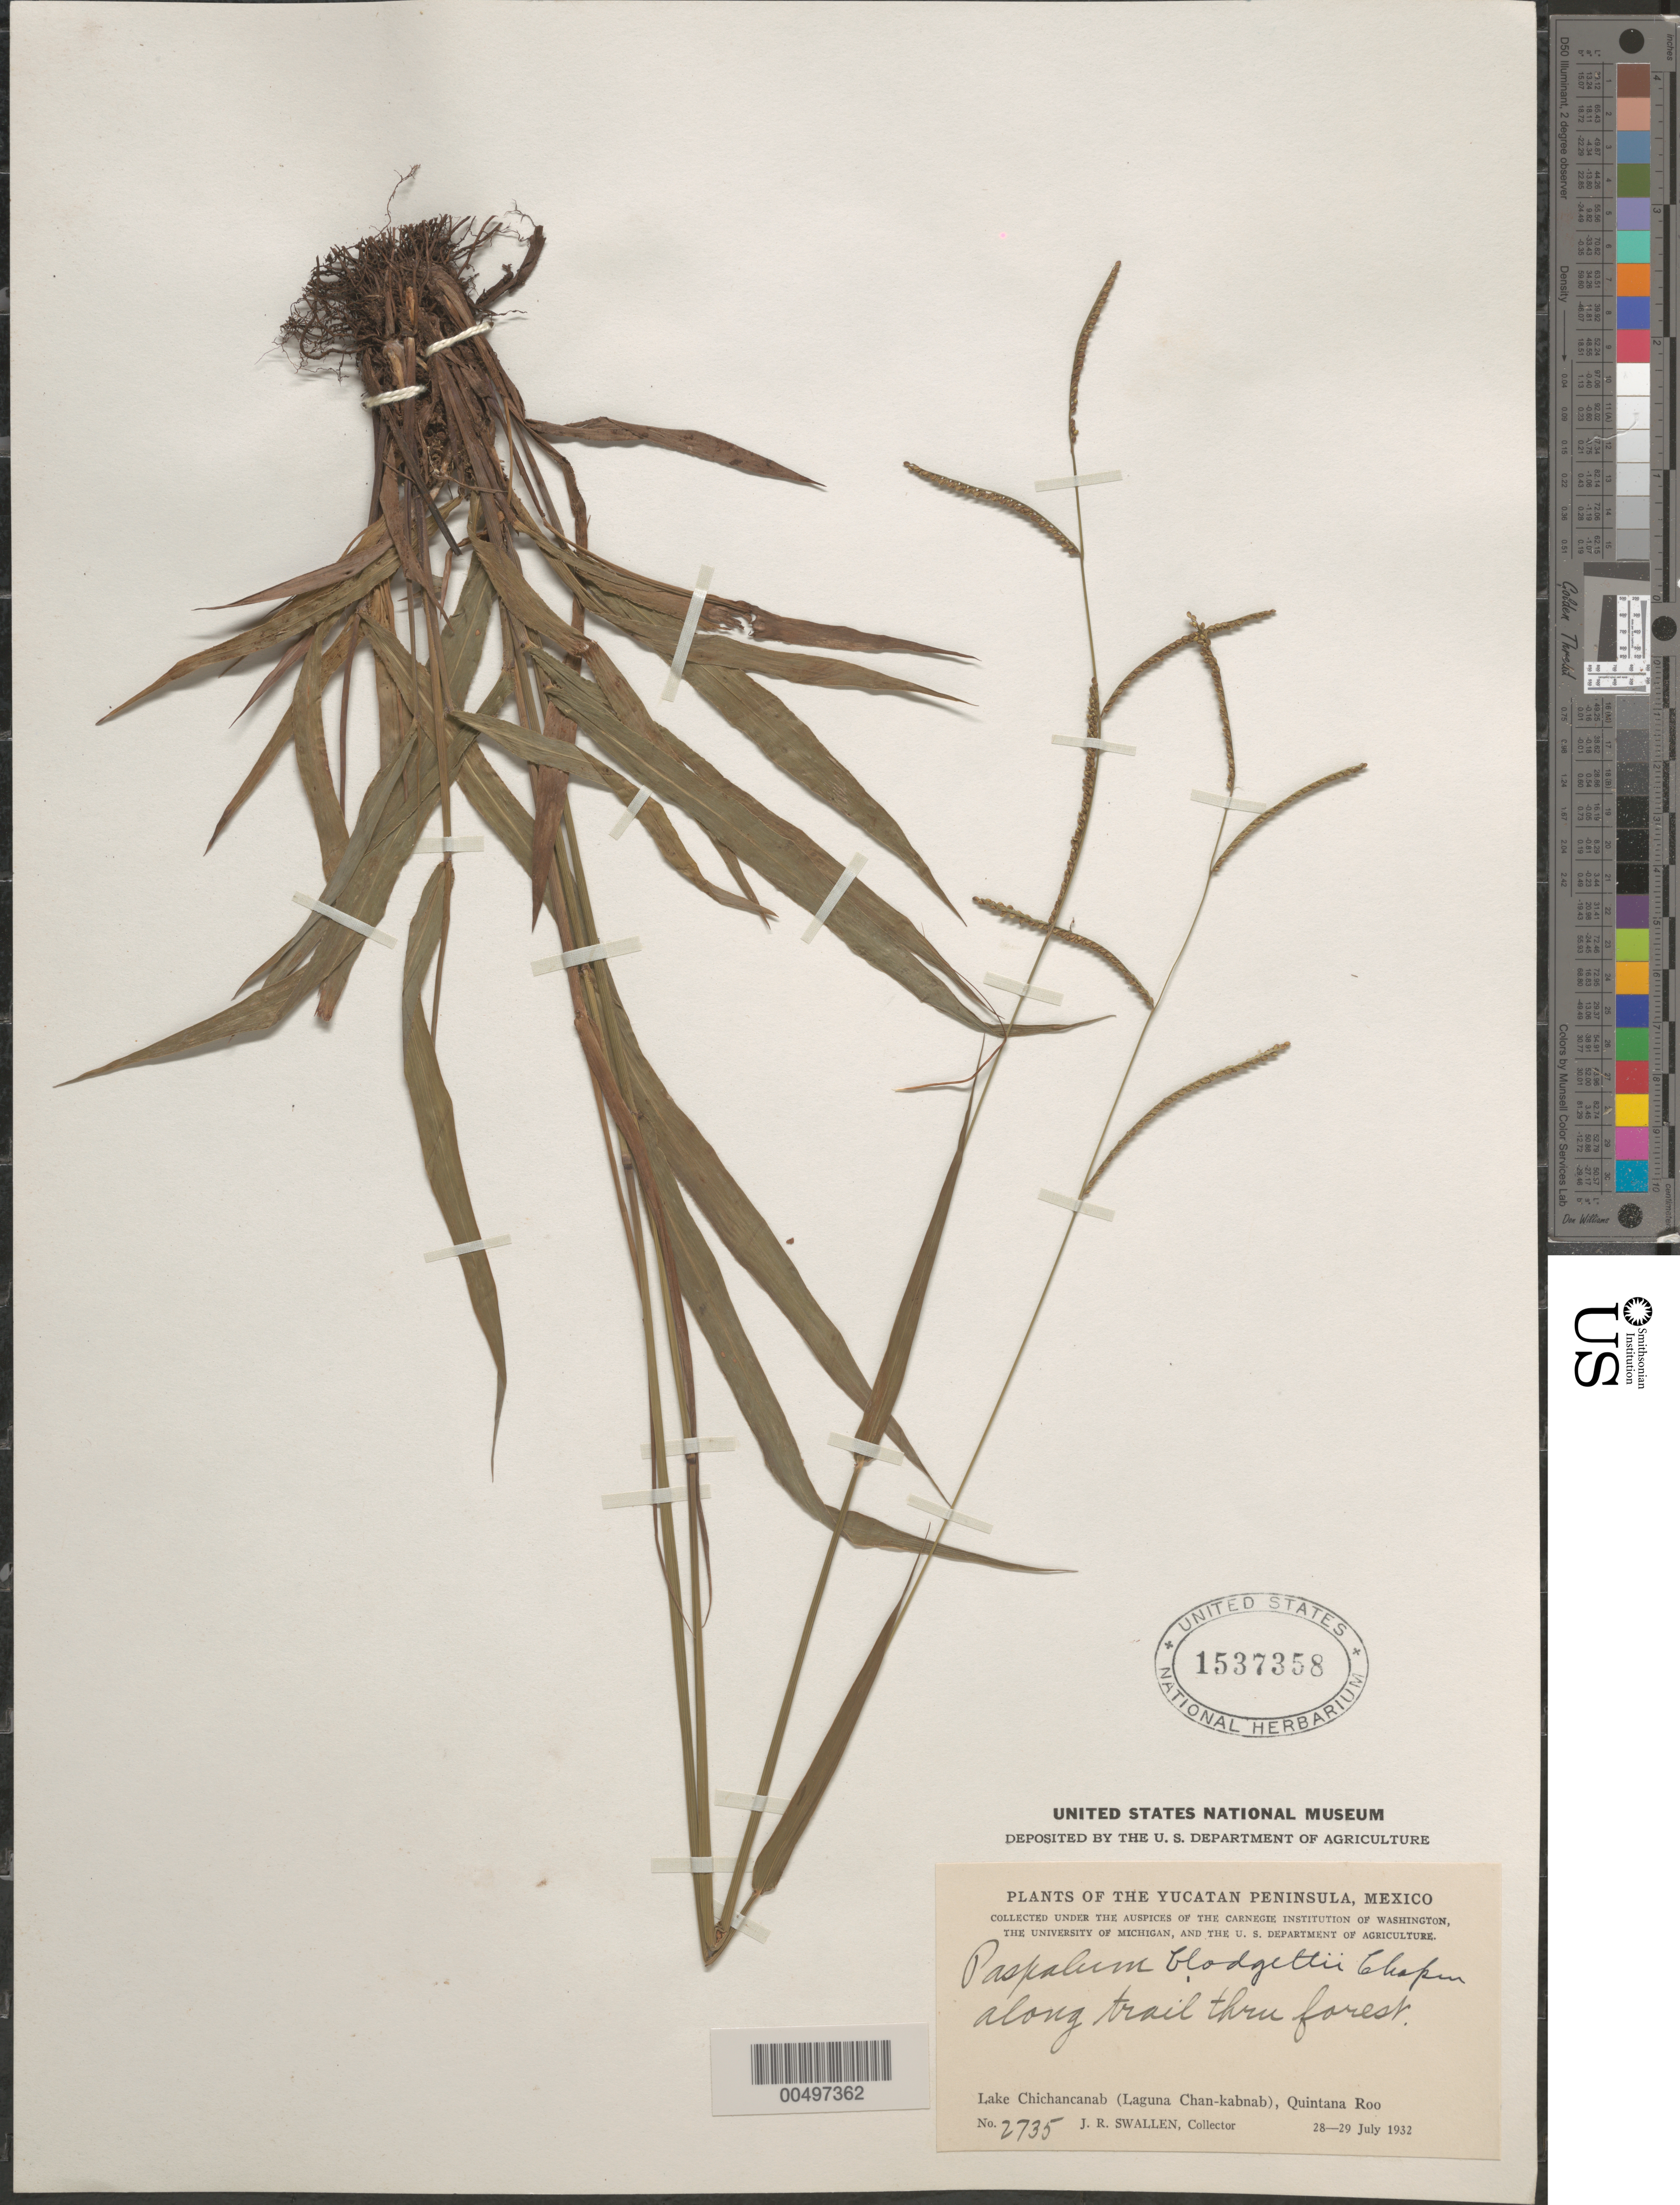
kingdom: Plantae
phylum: Tracheophyta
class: Liliopsida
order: Poales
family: Poaceae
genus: Paspalum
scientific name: Paspalum blodgettii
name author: Chapm.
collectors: J. R. Swallen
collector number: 2735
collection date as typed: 28 Jul 1932 to 29 Jul 1932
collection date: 1932-07-28/1932-07-29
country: Mexico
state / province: Quintana Roo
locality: Yucatan Peninsula, Lake Chichancanab (Laguna Chan-kabnab)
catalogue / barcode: US 1537358